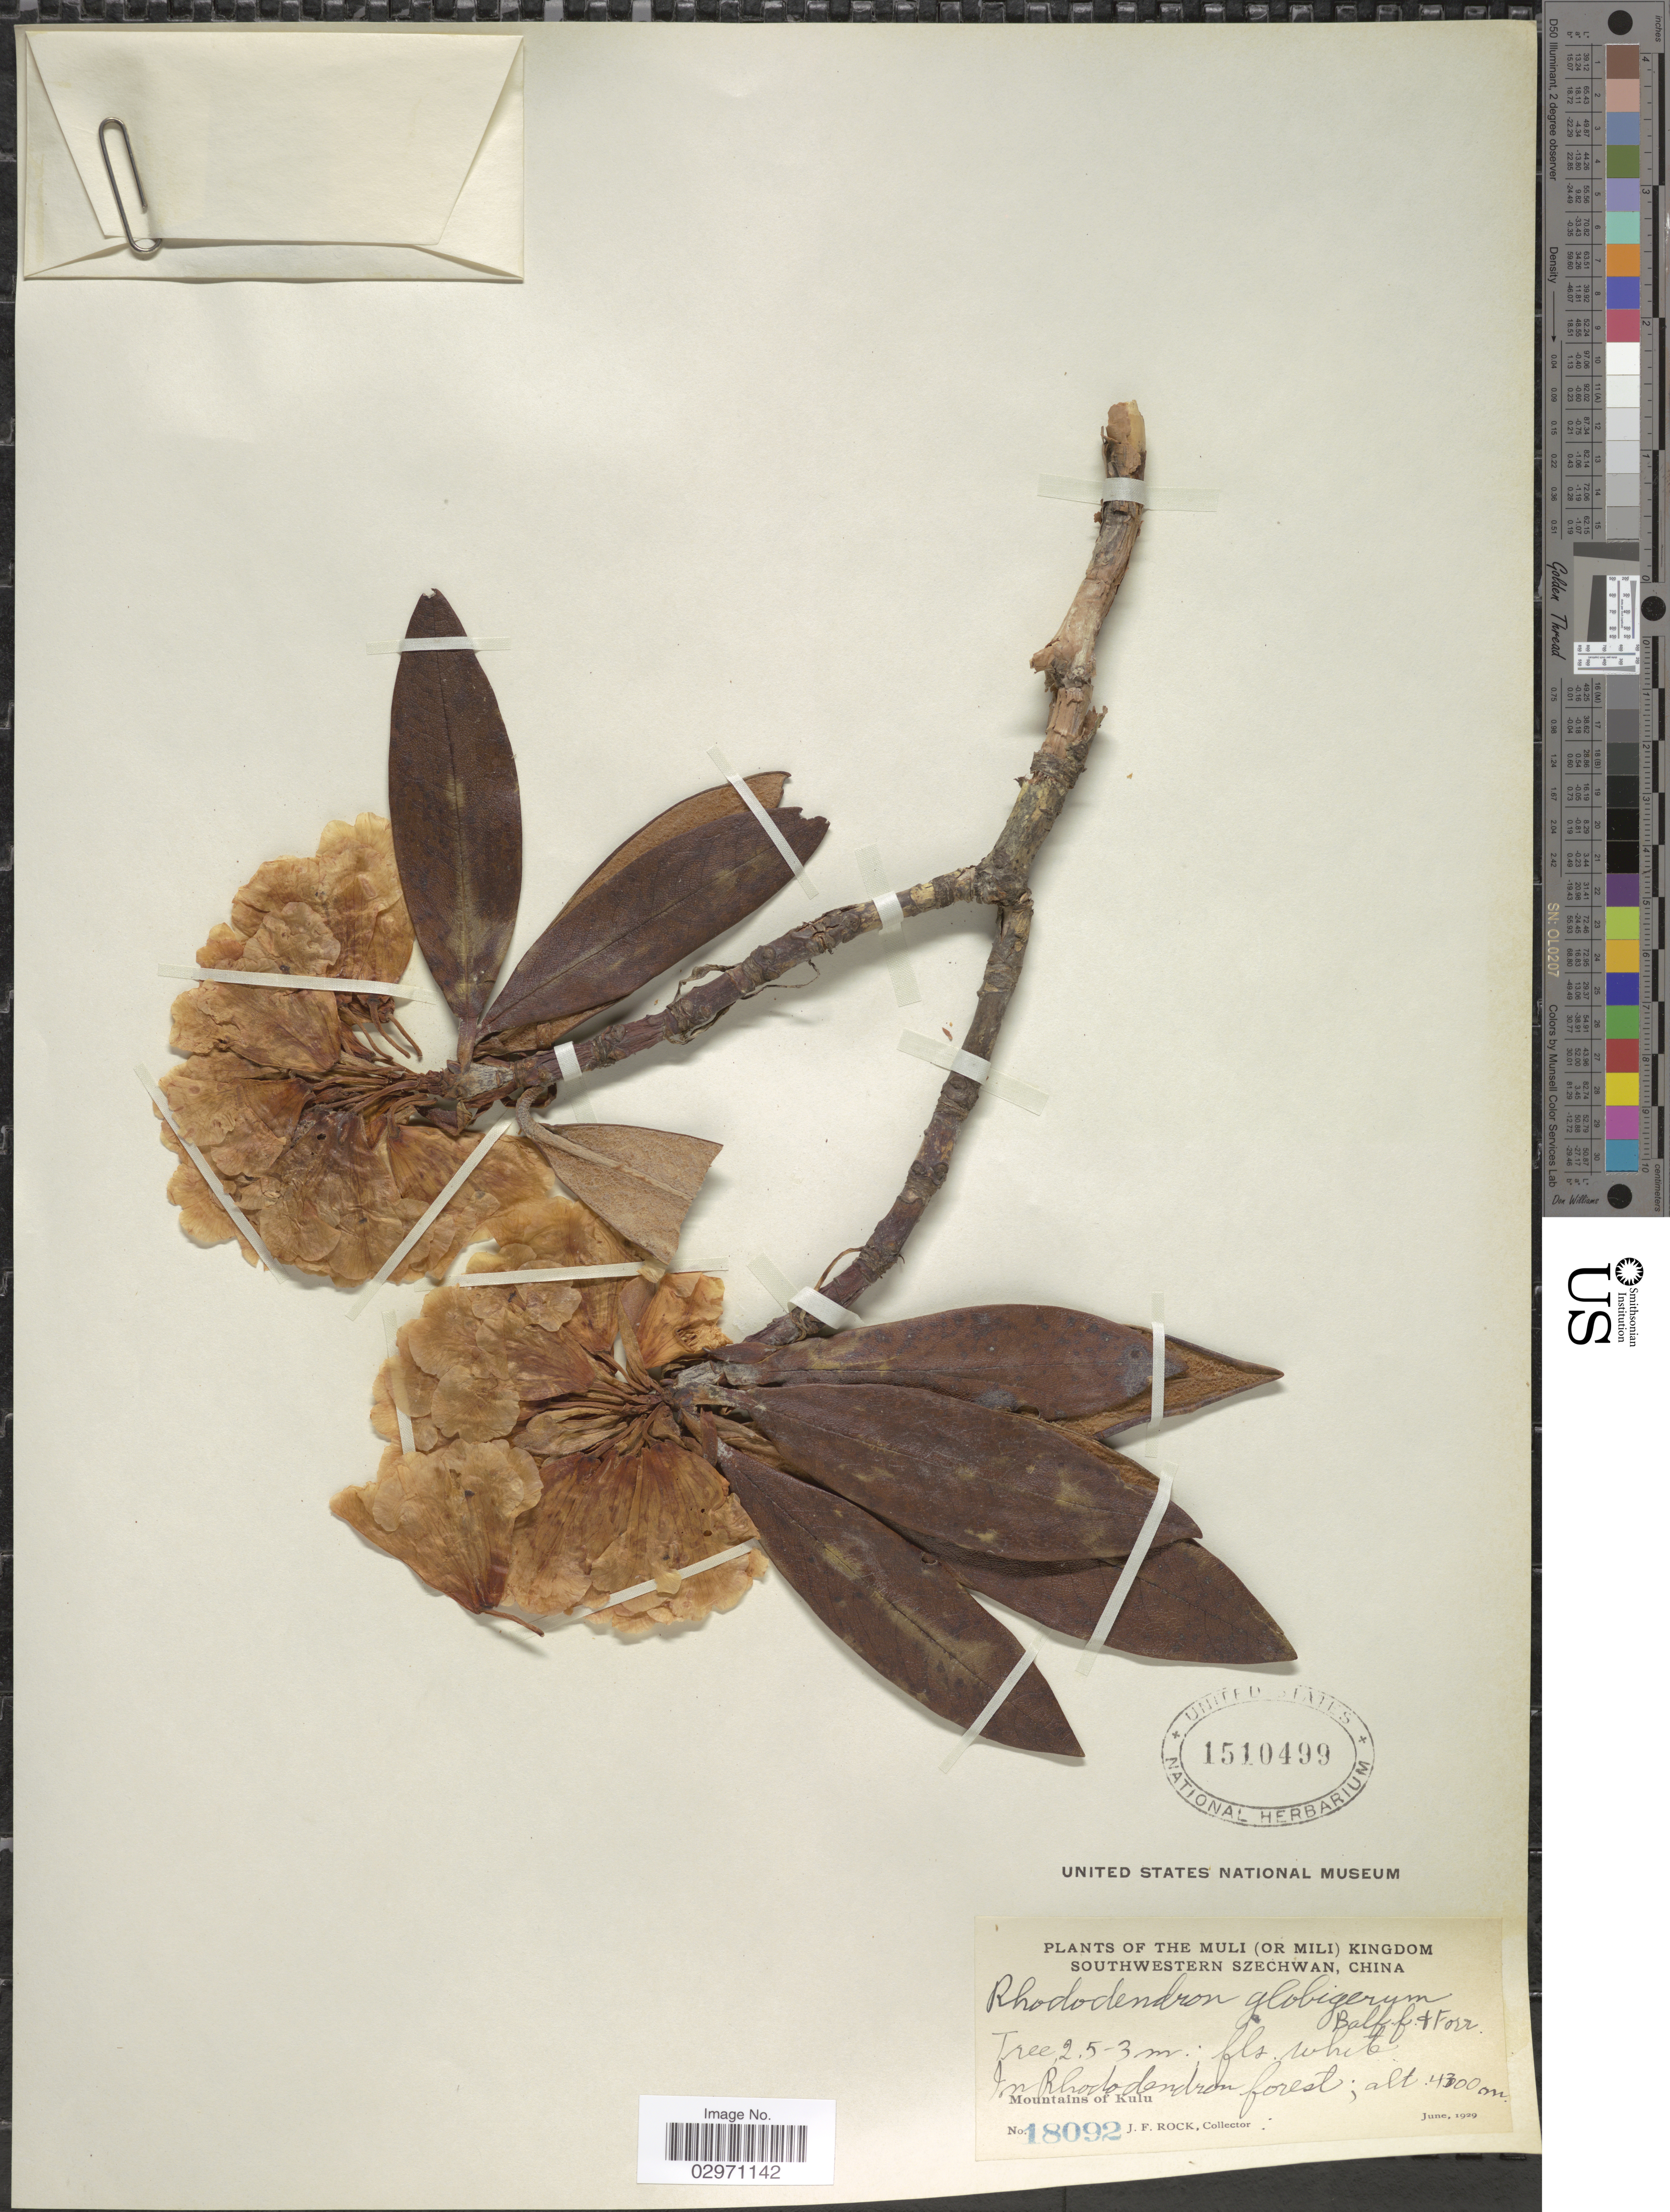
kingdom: Plantae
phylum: Tracheophyta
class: Magnoliopsida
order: Ericales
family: Ericaceae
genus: Rhododendron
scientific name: Rhododendron globigerum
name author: Balf. f. & Forrest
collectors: J. Rock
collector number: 18092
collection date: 1929-06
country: China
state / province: Sichuan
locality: Muli (or Mili) Kingdom. Southwestern Szechwan. Mountains of Kulu.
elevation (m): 4300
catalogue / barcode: US 1510499